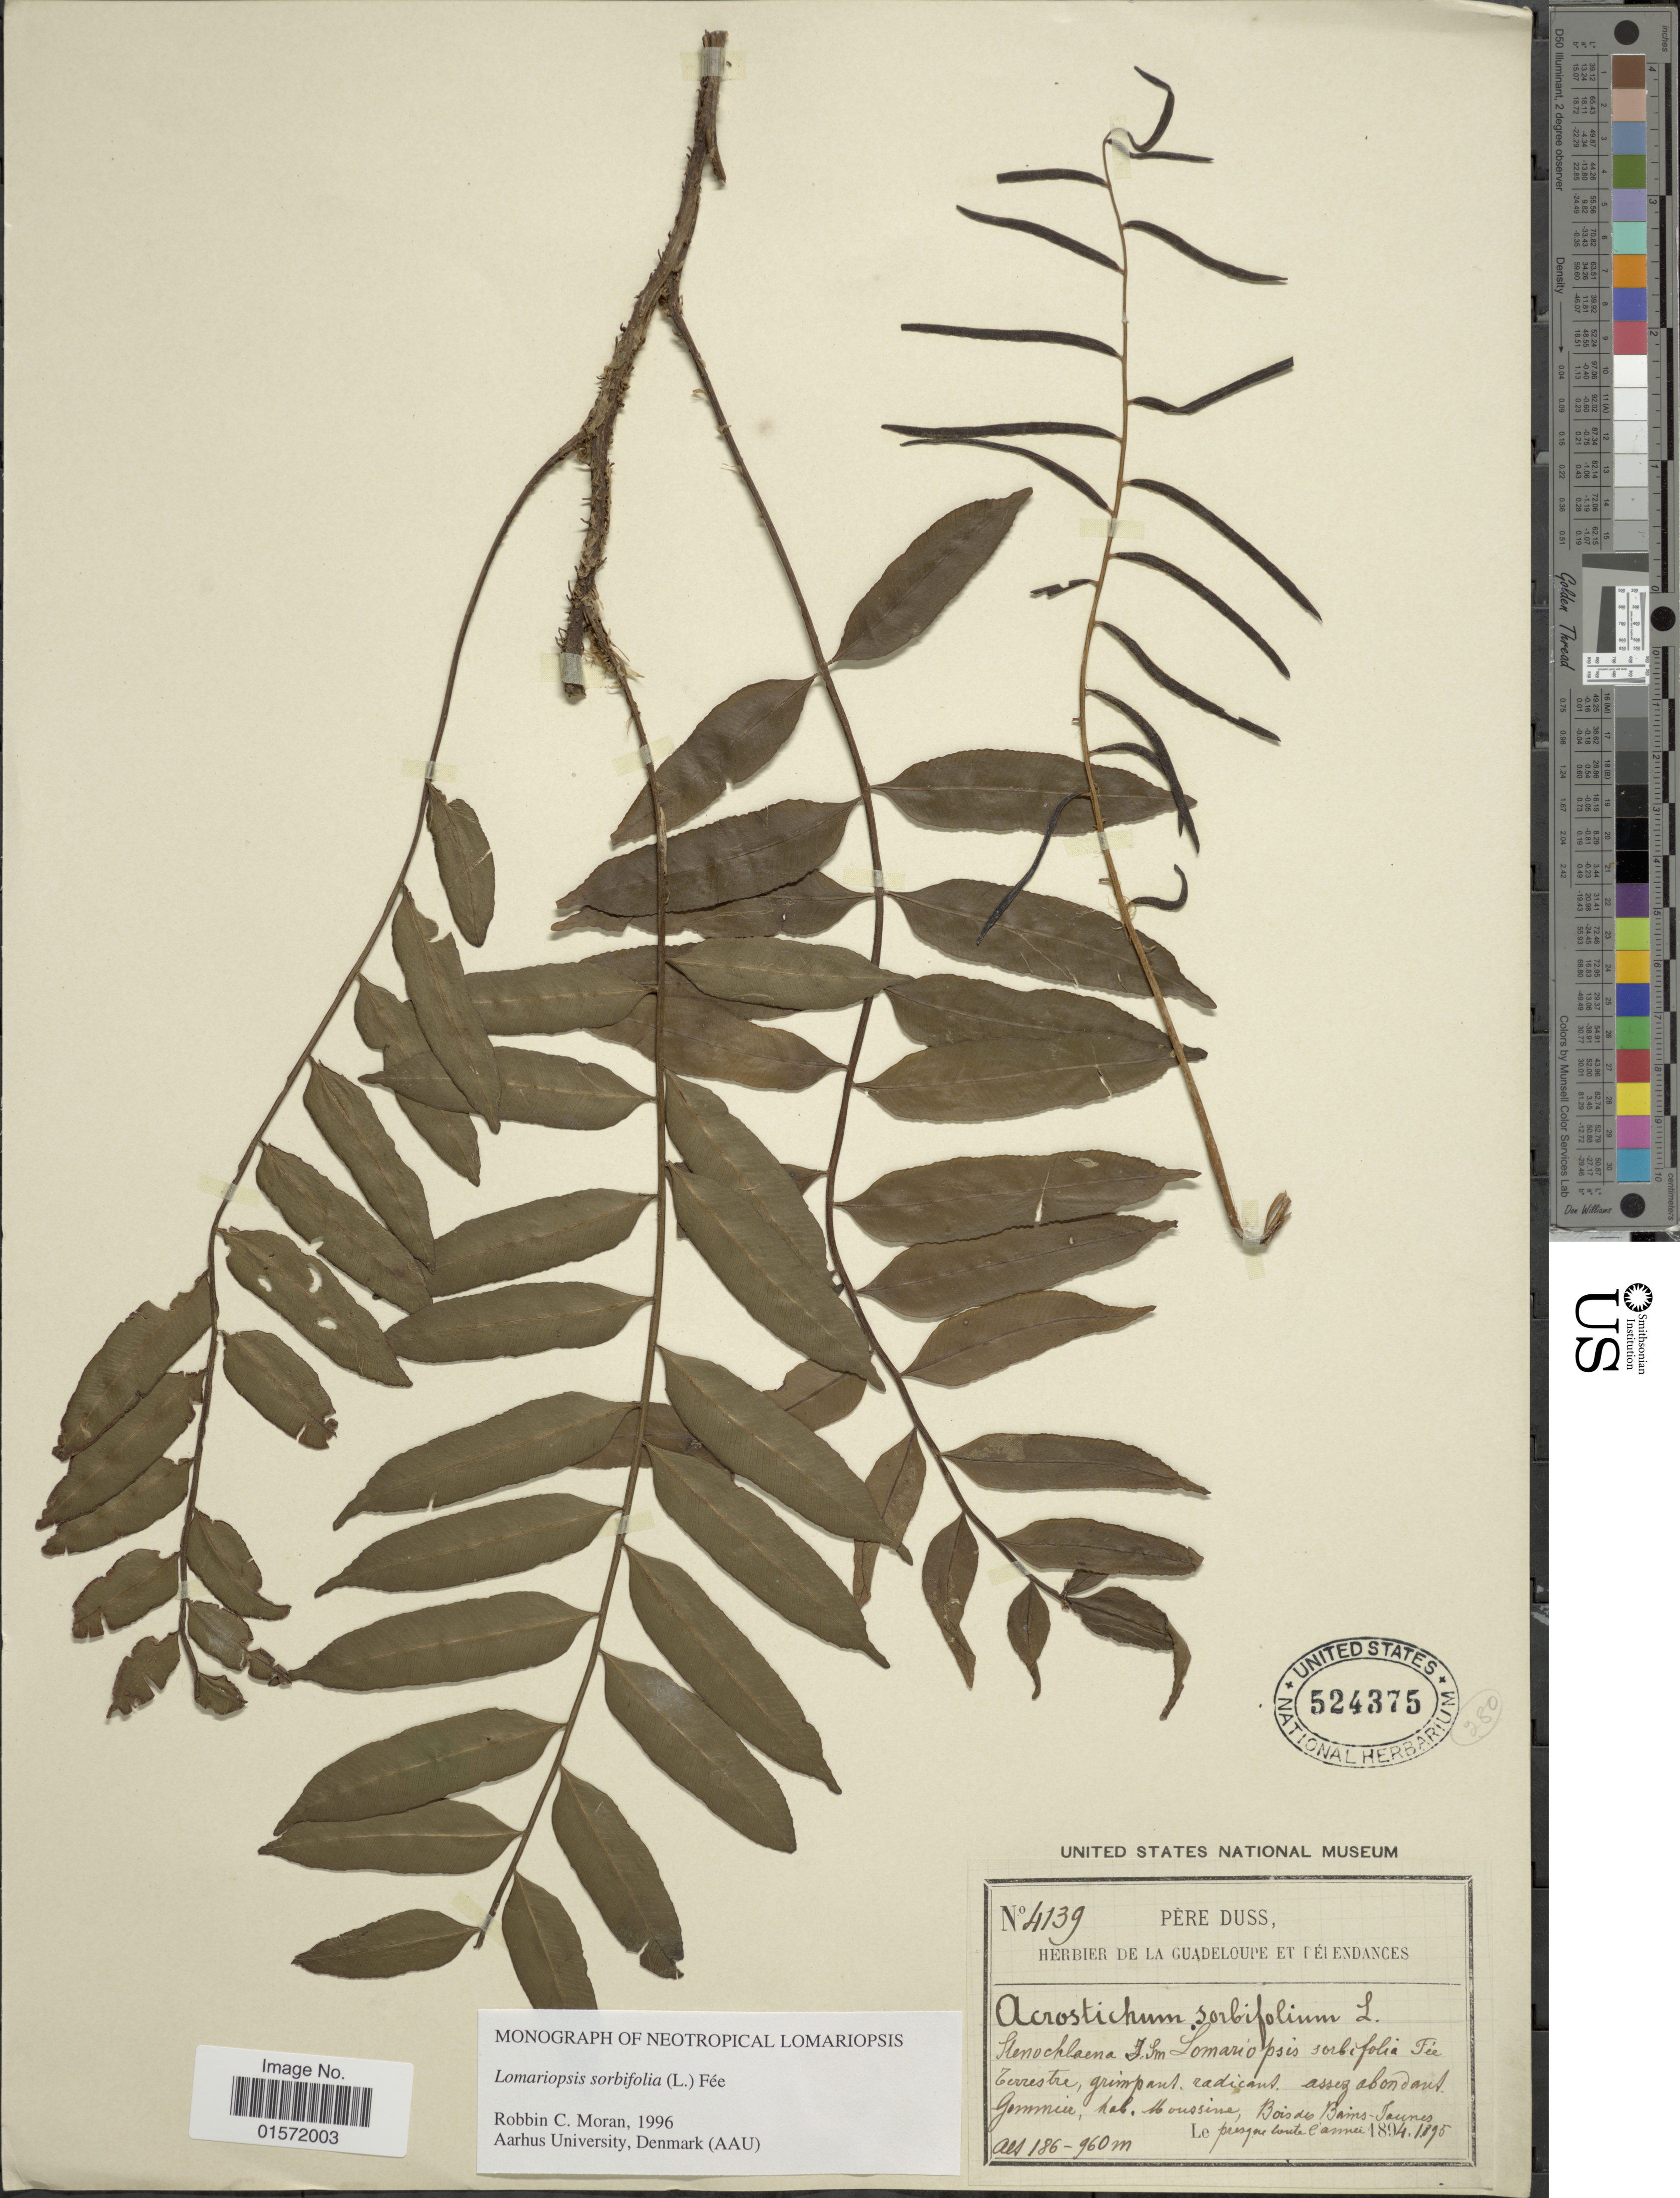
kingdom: Plantae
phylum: Tracheophyta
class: Polypodiopsida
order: Polypodiales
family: Lomariopsidaceae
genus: Lomariopsis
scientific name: Lomariopsis sorbifolia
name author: (L.) Fée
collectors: Père Duss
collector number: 4139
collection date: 1894/1895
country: Guadeloupe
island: Leeward Is.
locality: Gommier, hab. Moussine, Bois des Bains-Jaunes, presque toute l'année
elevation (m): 186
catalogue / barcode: US 524375